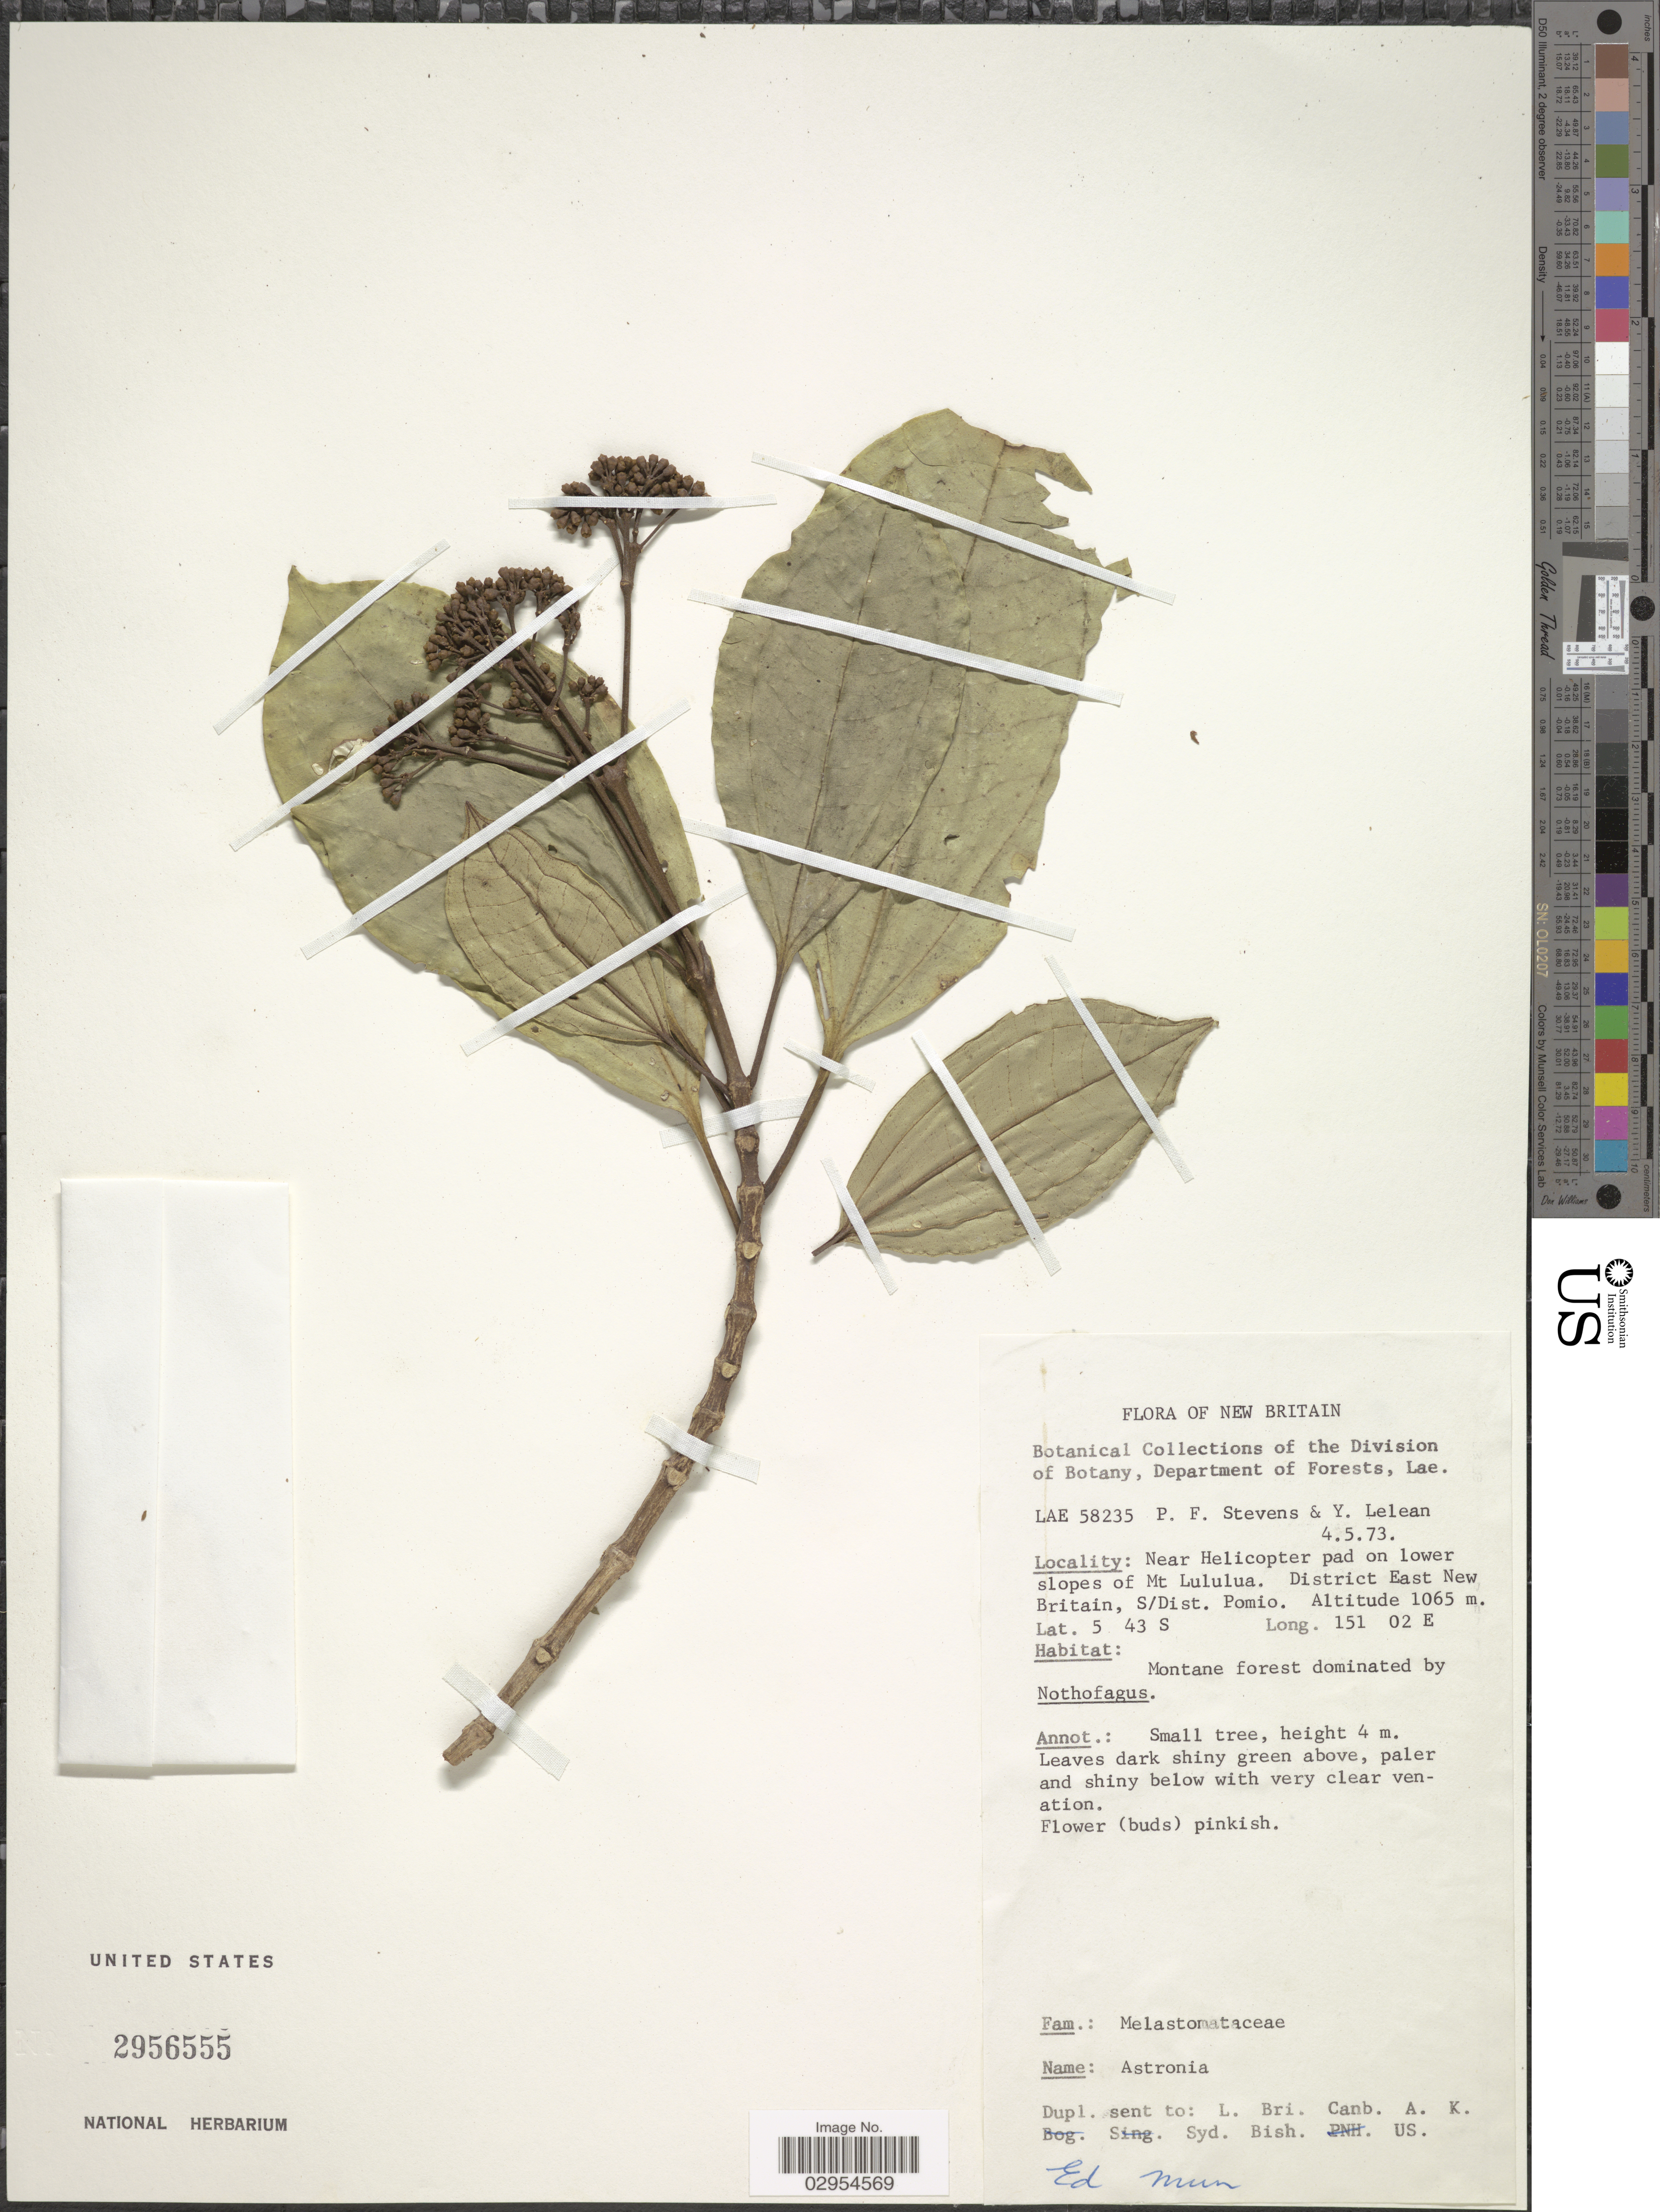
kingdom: Plantae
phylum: Tracheophyta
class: Magnoliopsida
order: Myrtales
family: Melastomataceae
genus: Astronia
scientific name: Astronia sp.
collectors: P. F. Stevens & Y. Lelean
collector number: LAE 58235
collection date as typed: Transcribed d/m/y: 4/5/73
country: Papua New Guinea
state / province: East New Britain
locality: New Britain. Near Helicopter pad on lower slopes of Mt Lululua. District East New Britain, S/Dist. Pomio.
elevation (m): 1065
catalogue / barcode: US 2956555